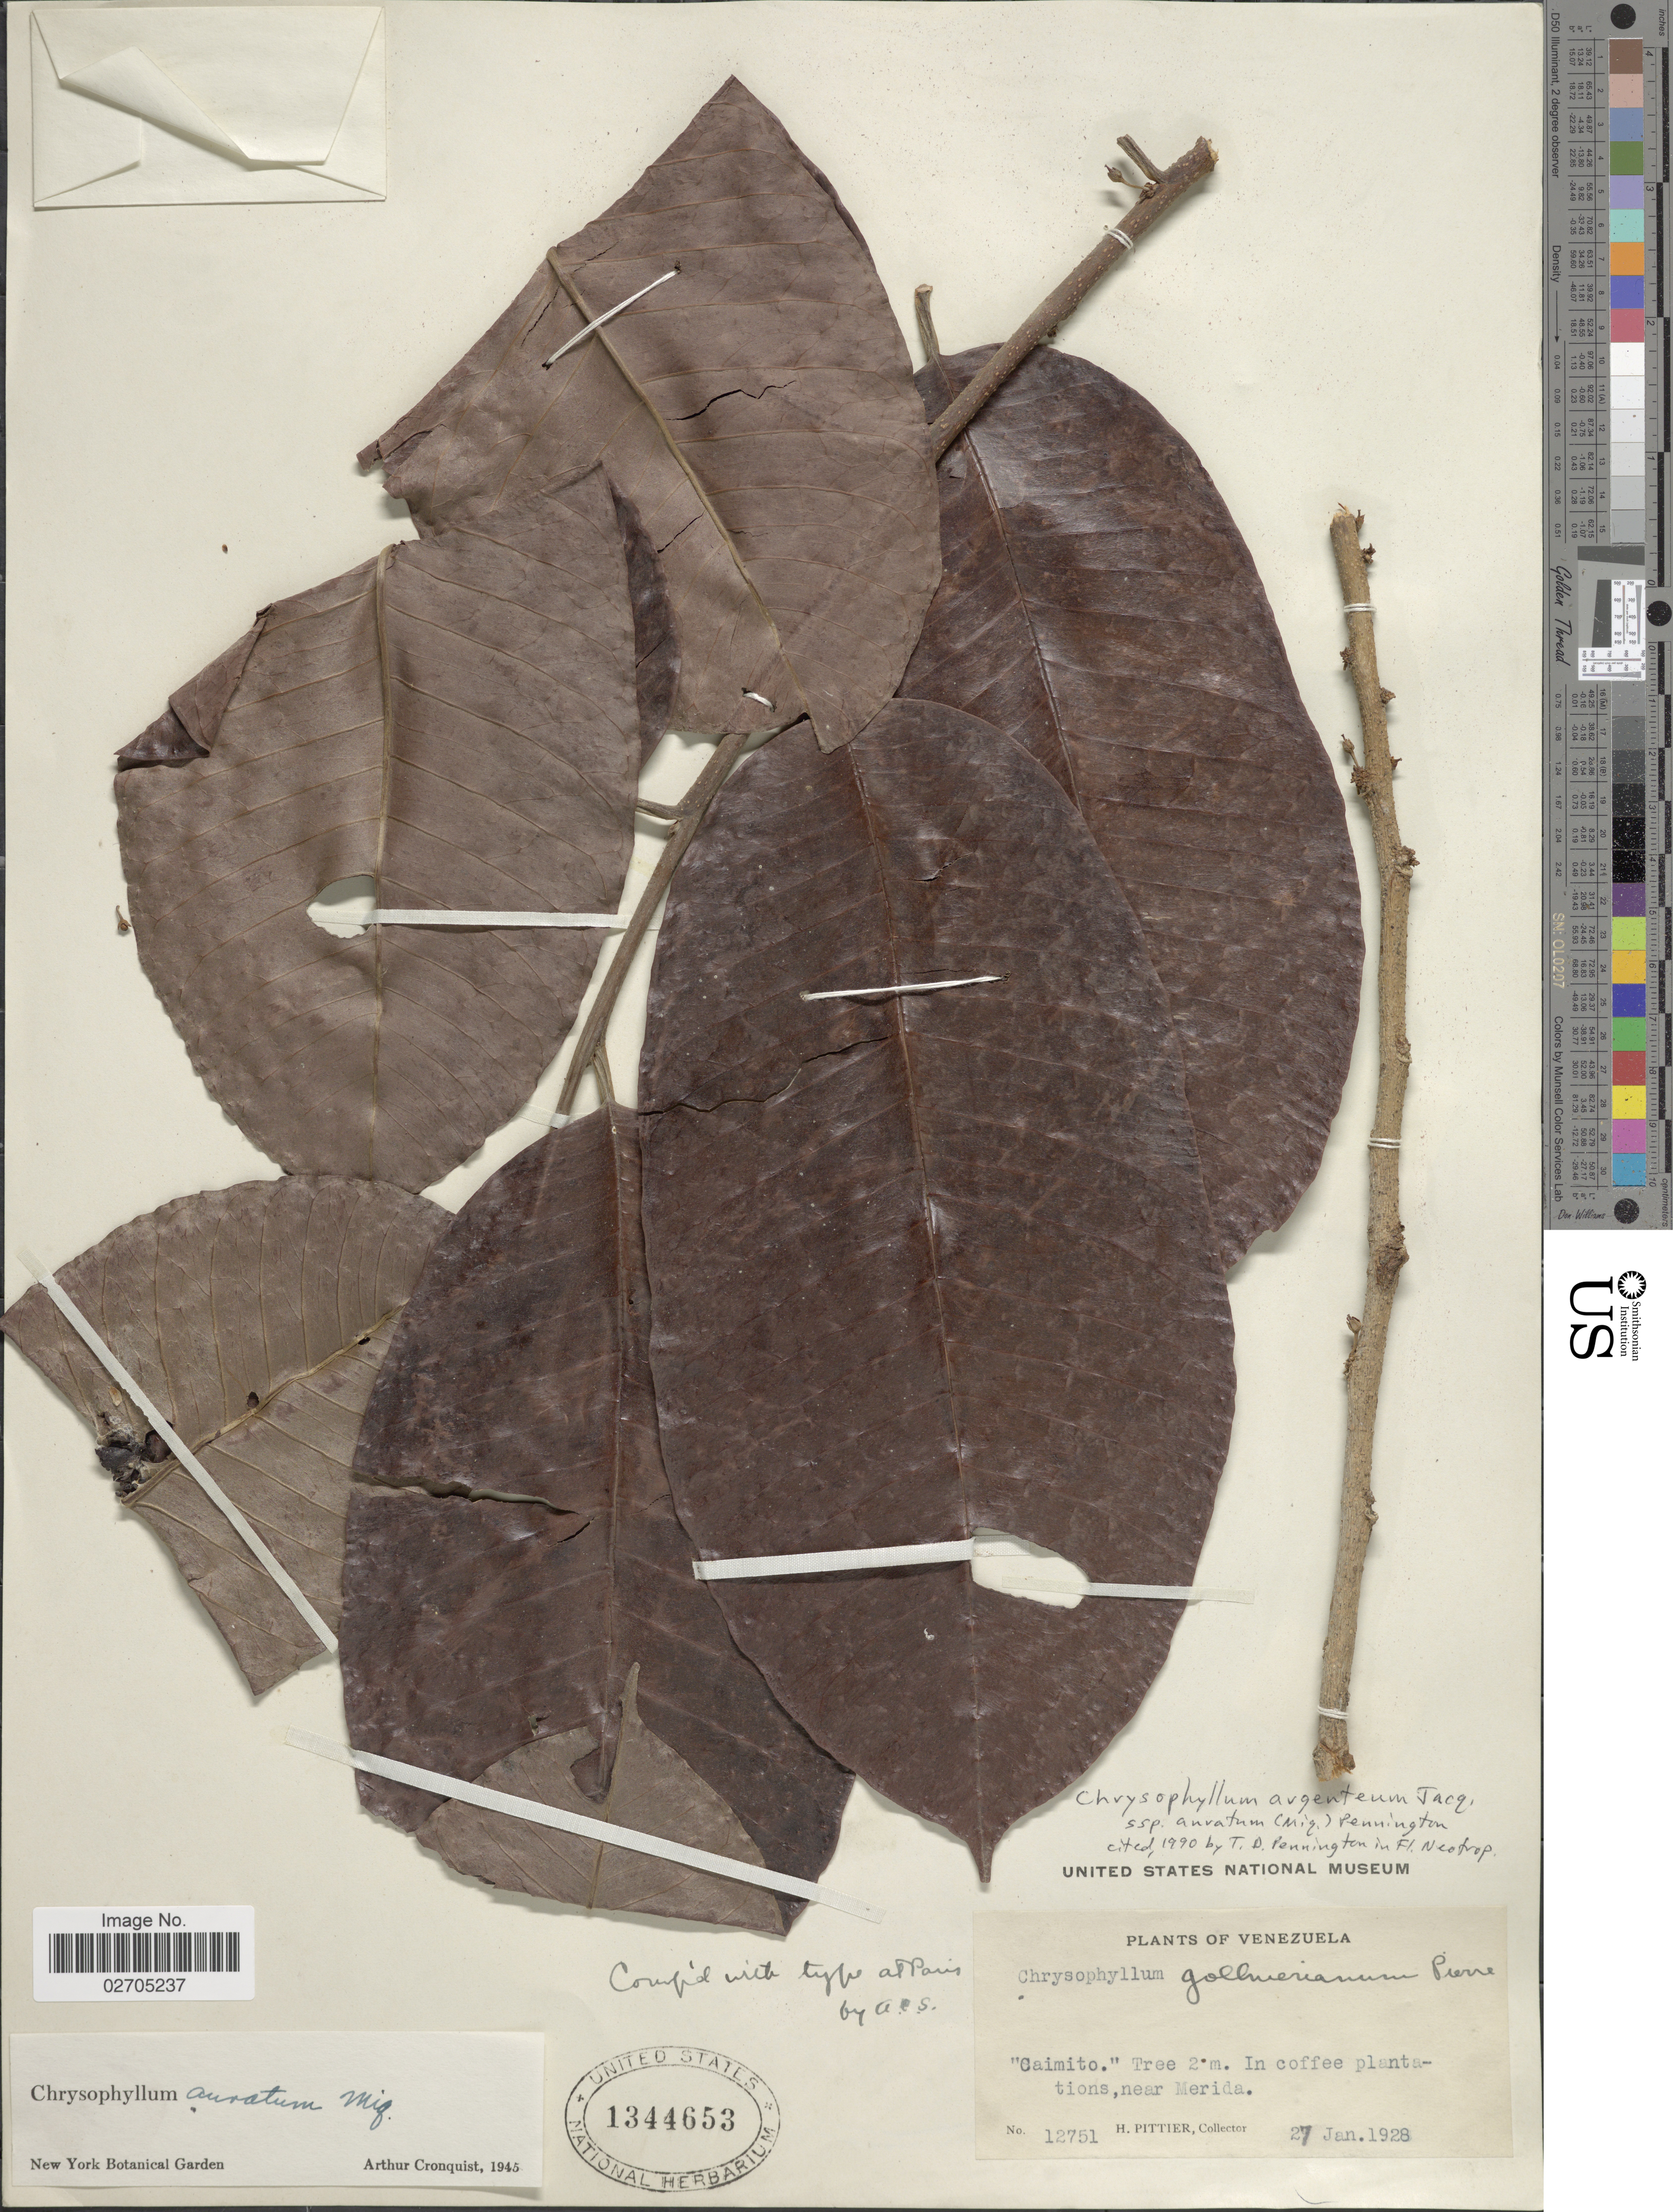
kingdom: Plantae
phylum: Tracheophyta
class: Magnoliopsida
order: Ericales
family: Sapotaceae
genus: Chrysophyllum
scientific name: Chrysophyllum argenteum subsp. auratum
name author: (Miq.) T.D. Penn.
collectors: H. F. Pittier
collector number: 12751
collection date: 1928-01-27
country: Venezuela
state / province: Mérida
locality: In coffee plantations, near Merida.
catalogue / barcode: US 1344653